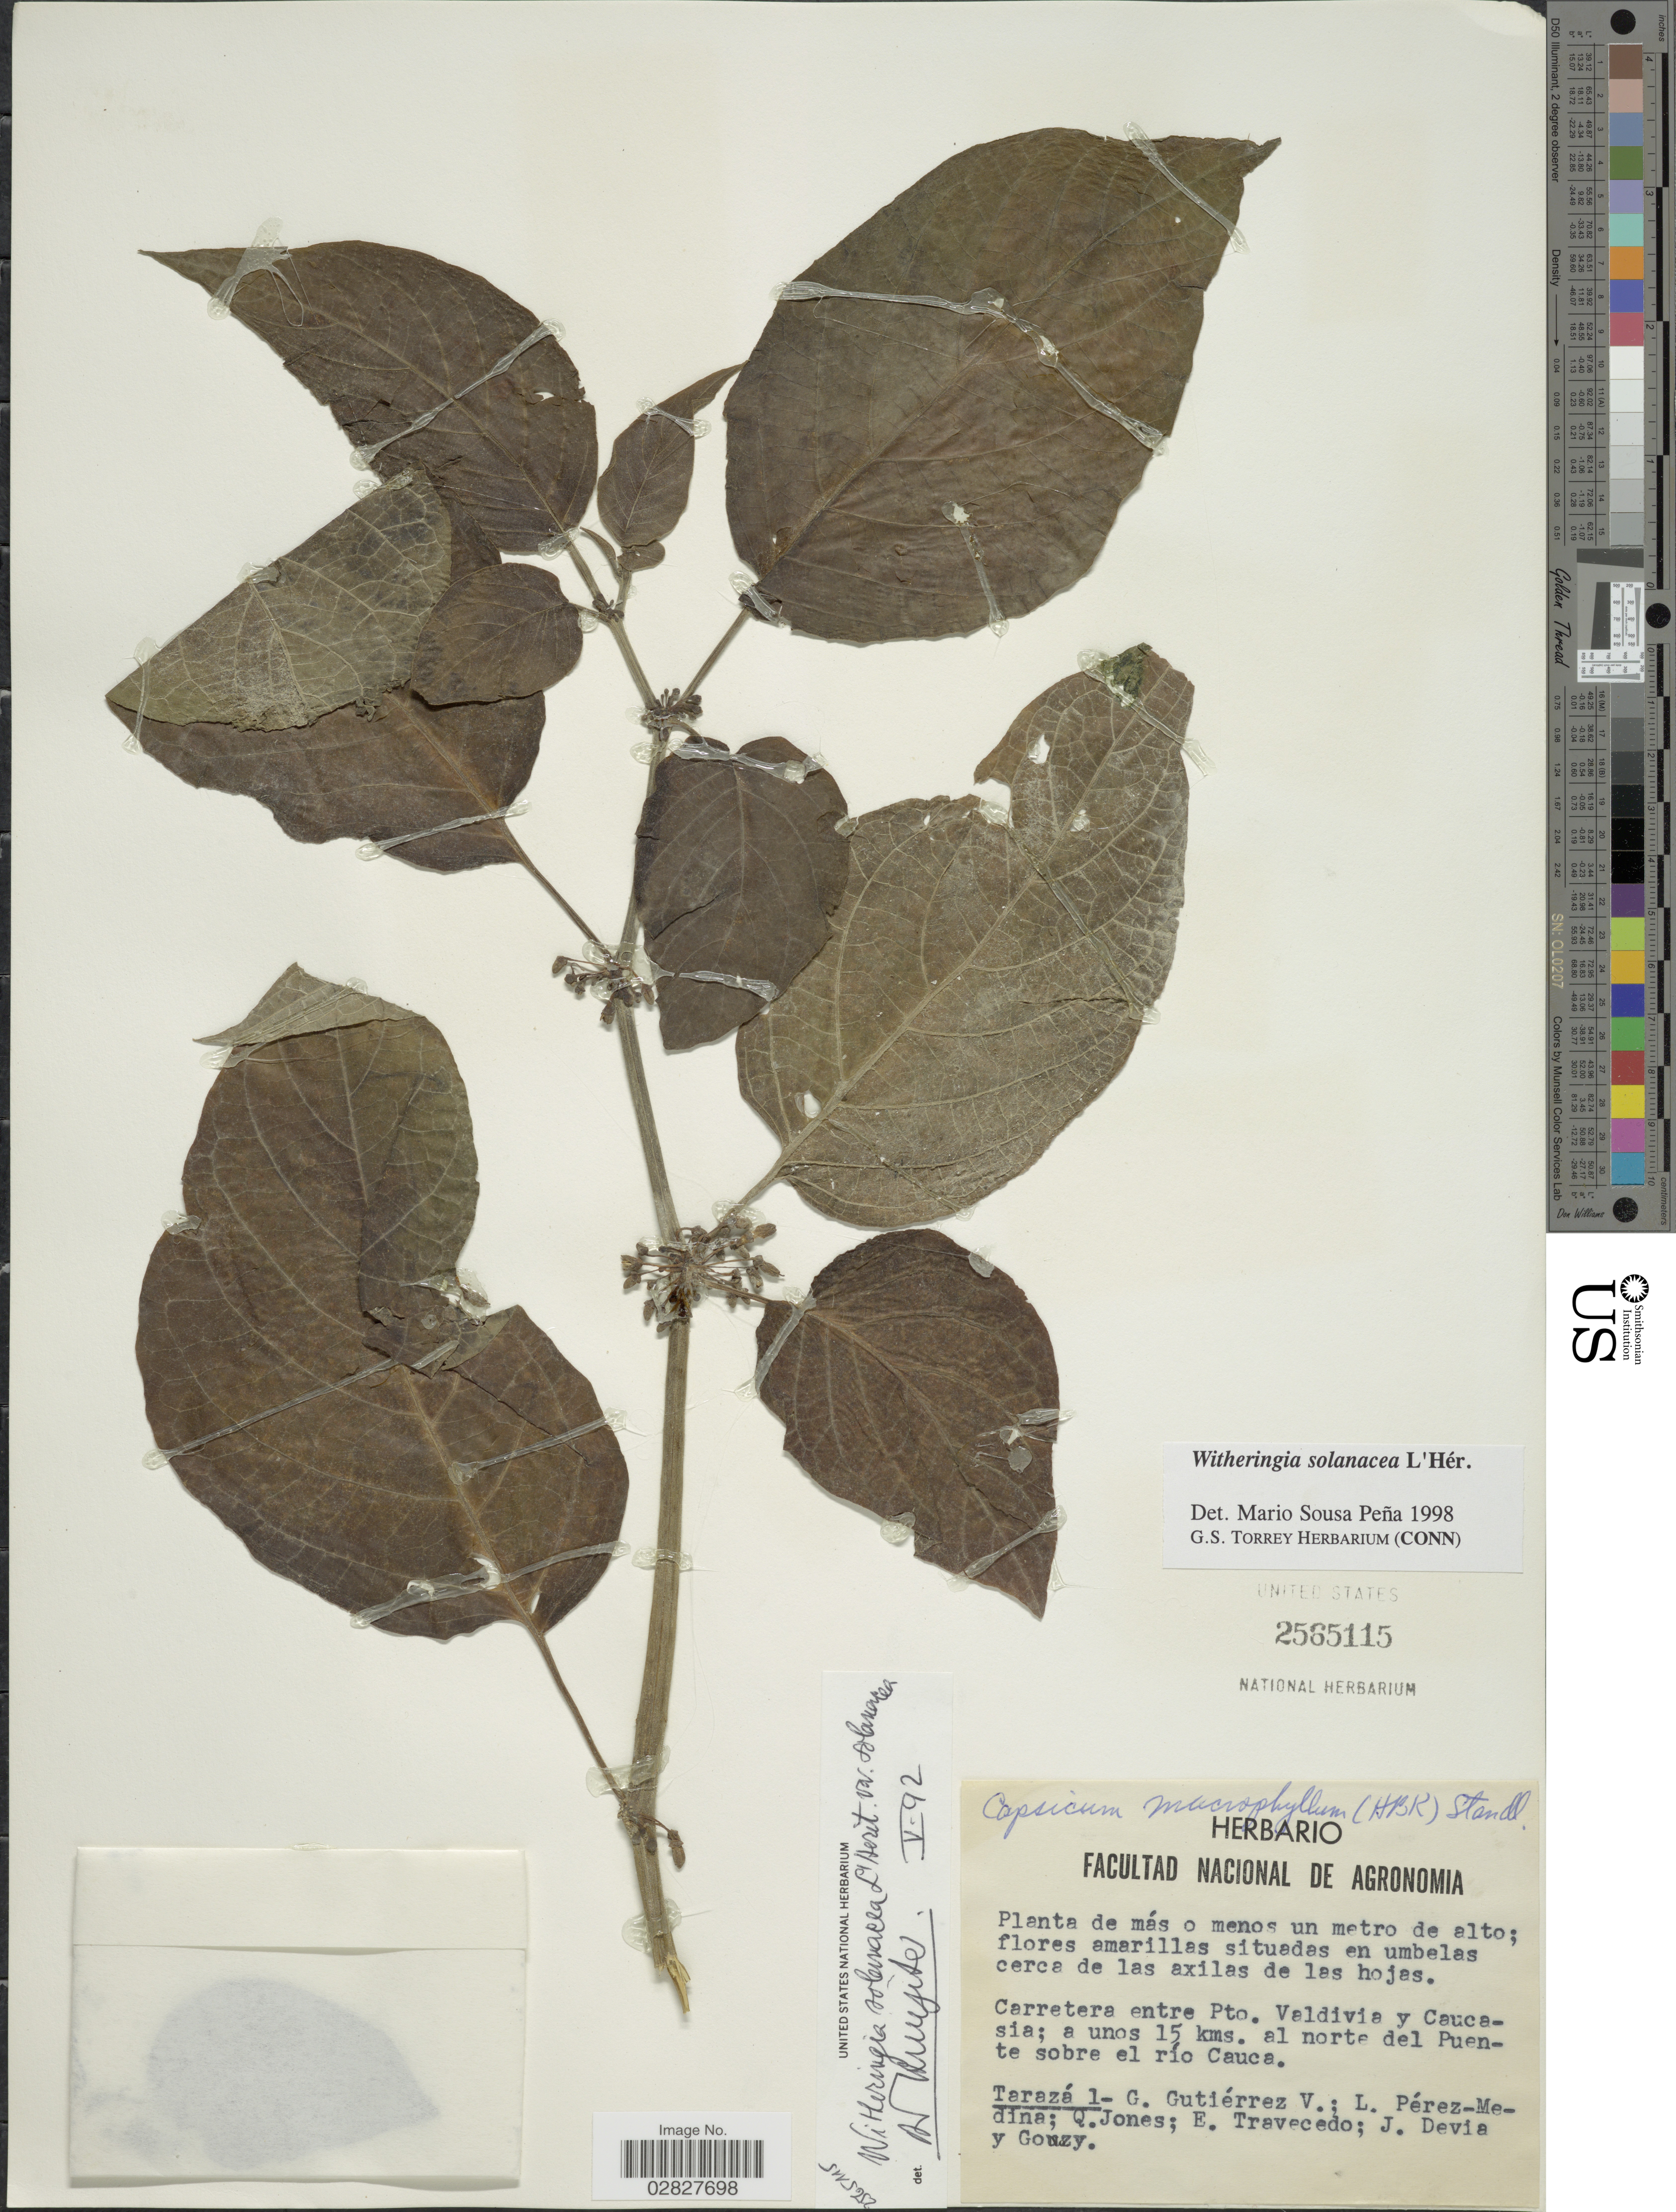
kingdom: Plantae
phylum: Tracheophyta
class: Magnoliopsida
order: Solanales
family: Solanaceae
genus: Witheringia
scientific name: Witheringia solanacea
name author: L'Hér.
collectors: G. Gutiérrez V., L. Pérez-Medina, Q. Jones, E. Travecedo & J. Devia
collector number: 1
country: Colombia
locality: Carretera entre Pto. Valdivia y Caucasia; a unos 15 kms. al norte del Puente sobre el río Cauca. Tarazá.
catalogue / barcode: US 2565115